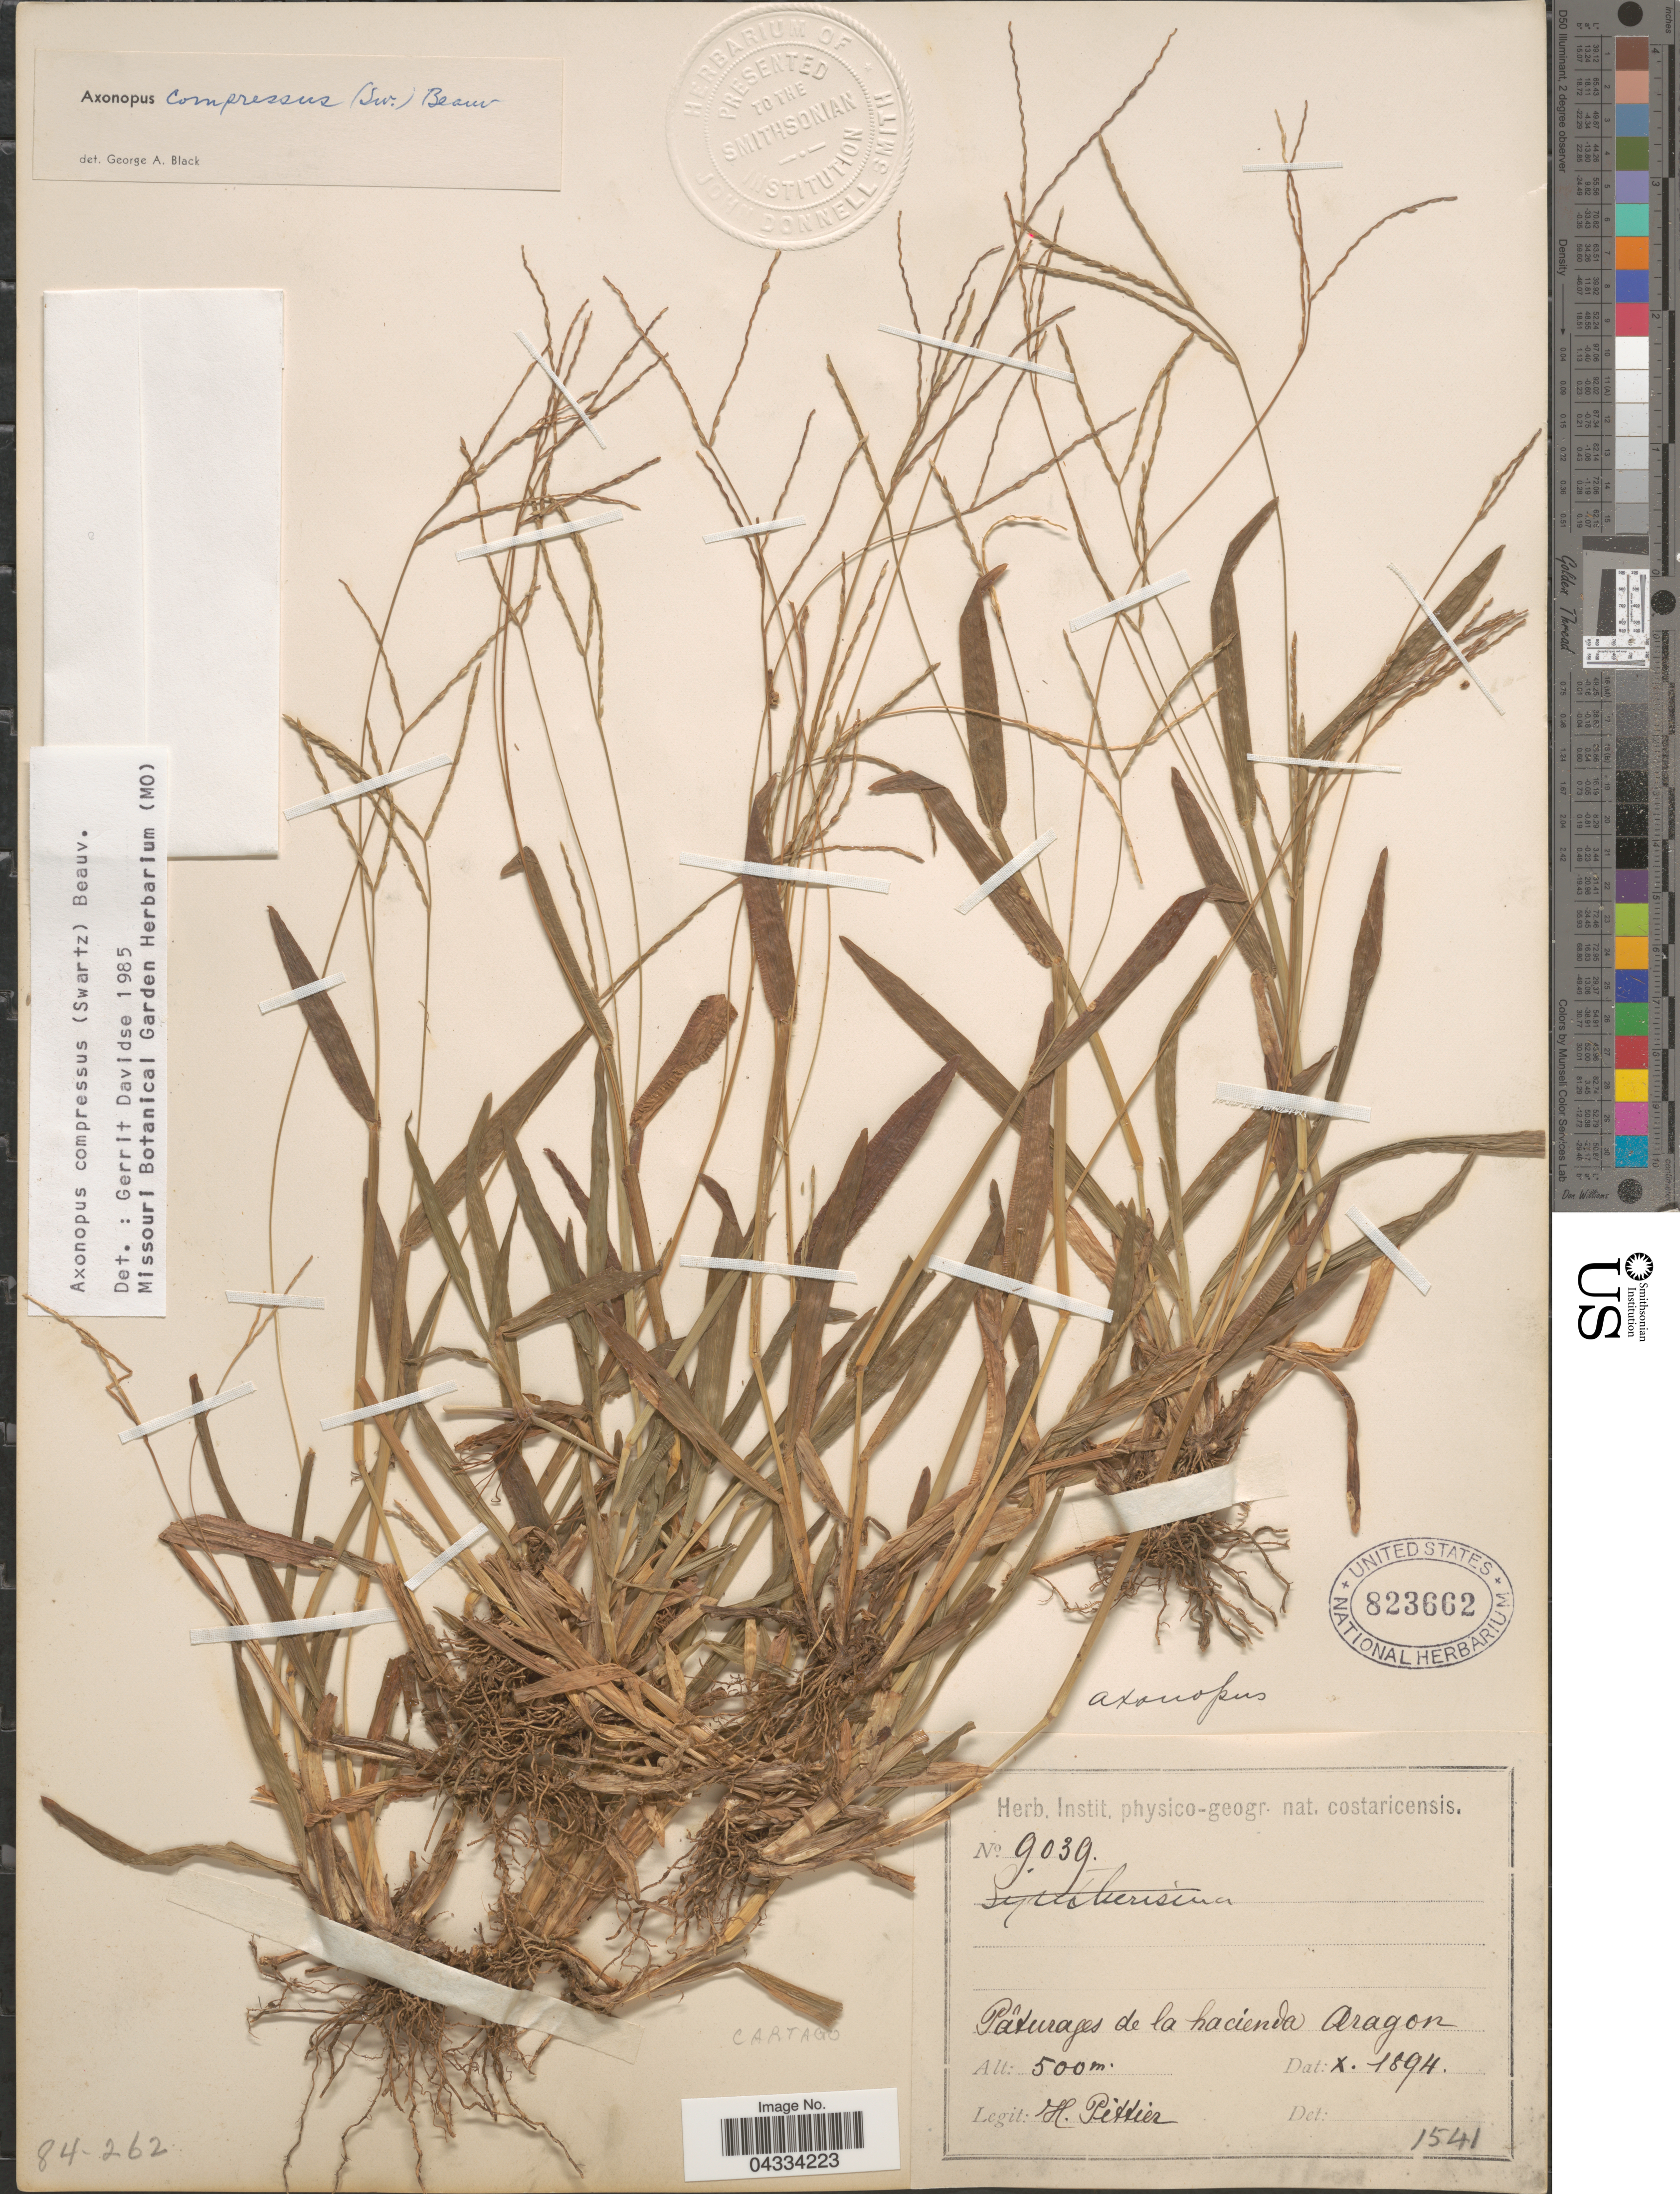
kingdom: Plantae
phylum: Tracheophyta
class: Liliopsida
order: Poales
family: Poaceae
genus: Axonopus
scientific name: Axonopus compressus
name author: (Sw.) P. Beauv.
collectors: Pittier, --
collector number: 9039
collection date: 1894-10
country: Costa Rica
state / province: Cartago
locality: Pâturages de la hacienda Aragon.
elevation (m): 500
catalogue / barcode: US 823662